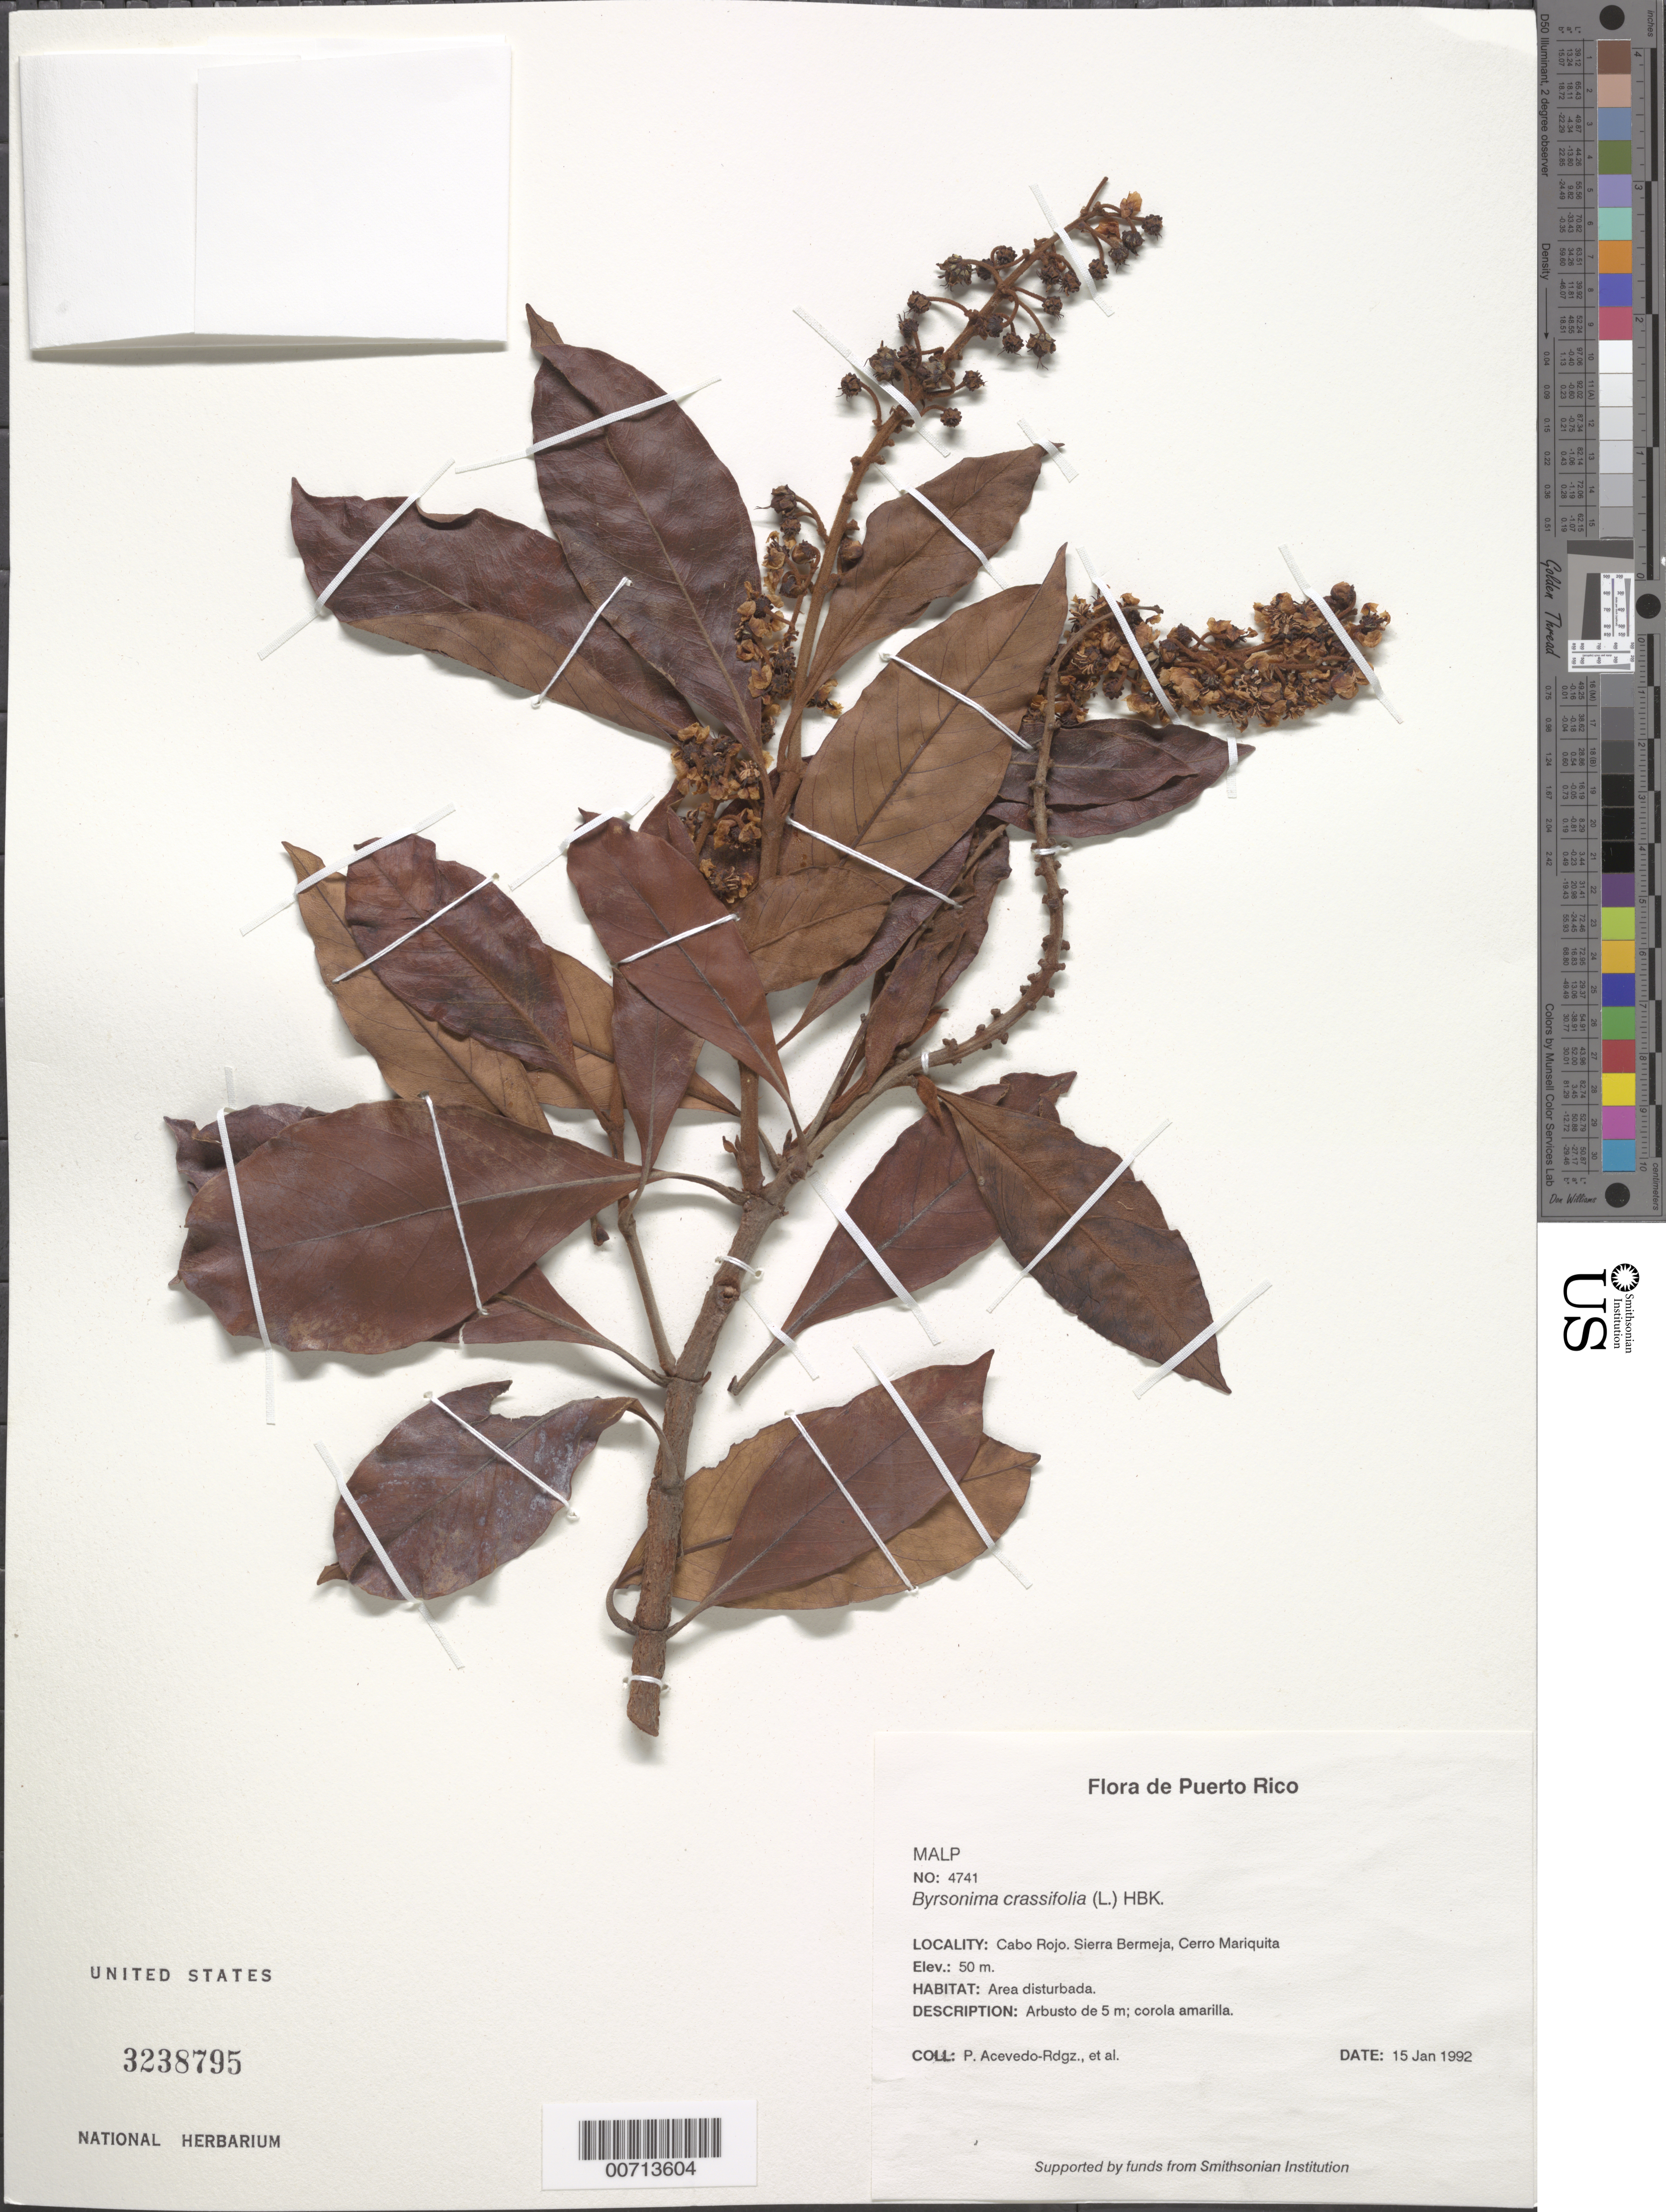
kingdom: Plantae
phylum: Tracheophyta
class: Magnoliopsida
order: Malpighiales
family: Malpighiaceae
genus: Byrsonima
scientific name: Byrsonima crassifolia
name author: (L.) Kunth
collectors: P. Acevedo-Rodr.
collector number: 4741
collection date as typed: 15 Jan 1992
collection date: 1992-01-15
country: Puerto Rico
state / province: Cabo Rojo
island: Puerto Rico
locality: Cabo Rojo; Sierra Bermeja, Cerro Mariquita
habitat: Area disturbada.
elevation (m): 50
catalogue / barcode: US 3238795